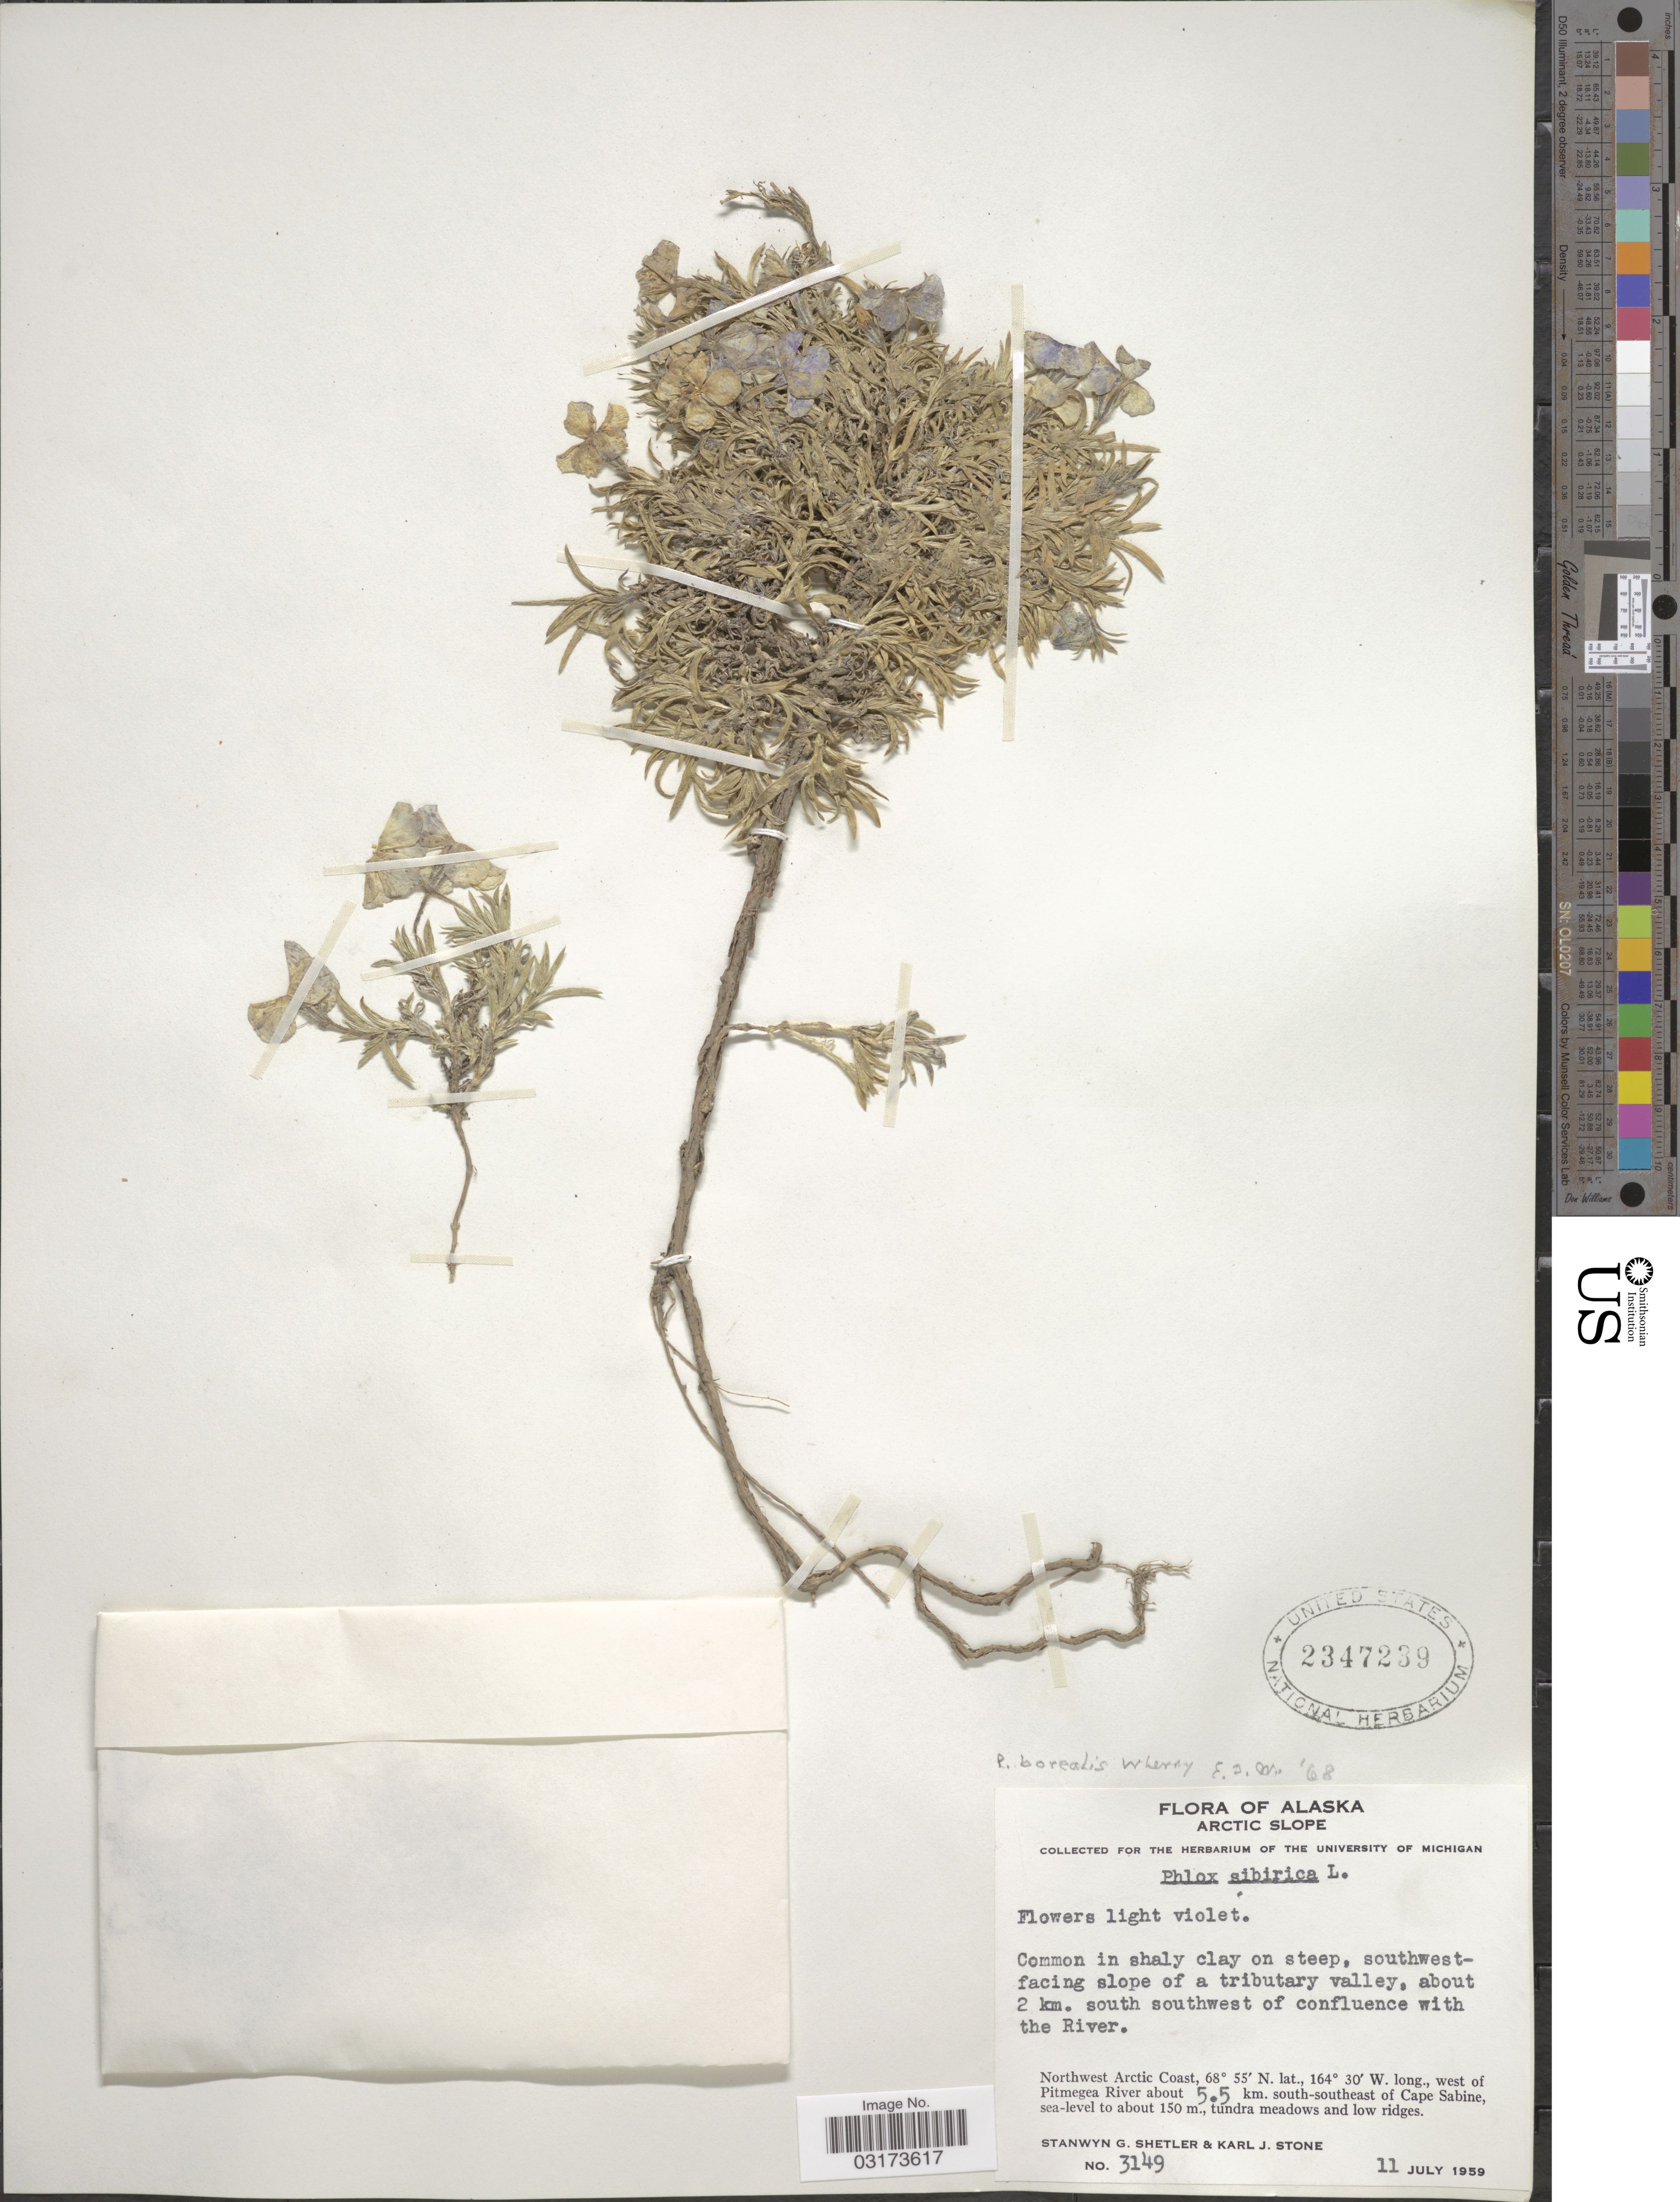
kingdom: Plantae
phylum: Tracheophyta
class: Magnoliopsida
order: Ericales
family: Polemoniaceae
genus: Phlox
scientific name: Phlox alaskensis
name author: Jordal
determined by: Mayfield, M. H.; Ferguson, C. J.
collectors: S. Shetler & K. J. Stone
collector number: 3149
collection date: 1959-07-11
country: United States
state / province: Alaska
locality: Arctic Slope. Southwest- facing slope of a tributary valley about 2 km. south southwest of confluence with the River. Northwest Arctic Coast, west of Pitmega River about 5.5 km. south-southeast of Cape Sabine.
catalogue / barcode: US 2347239